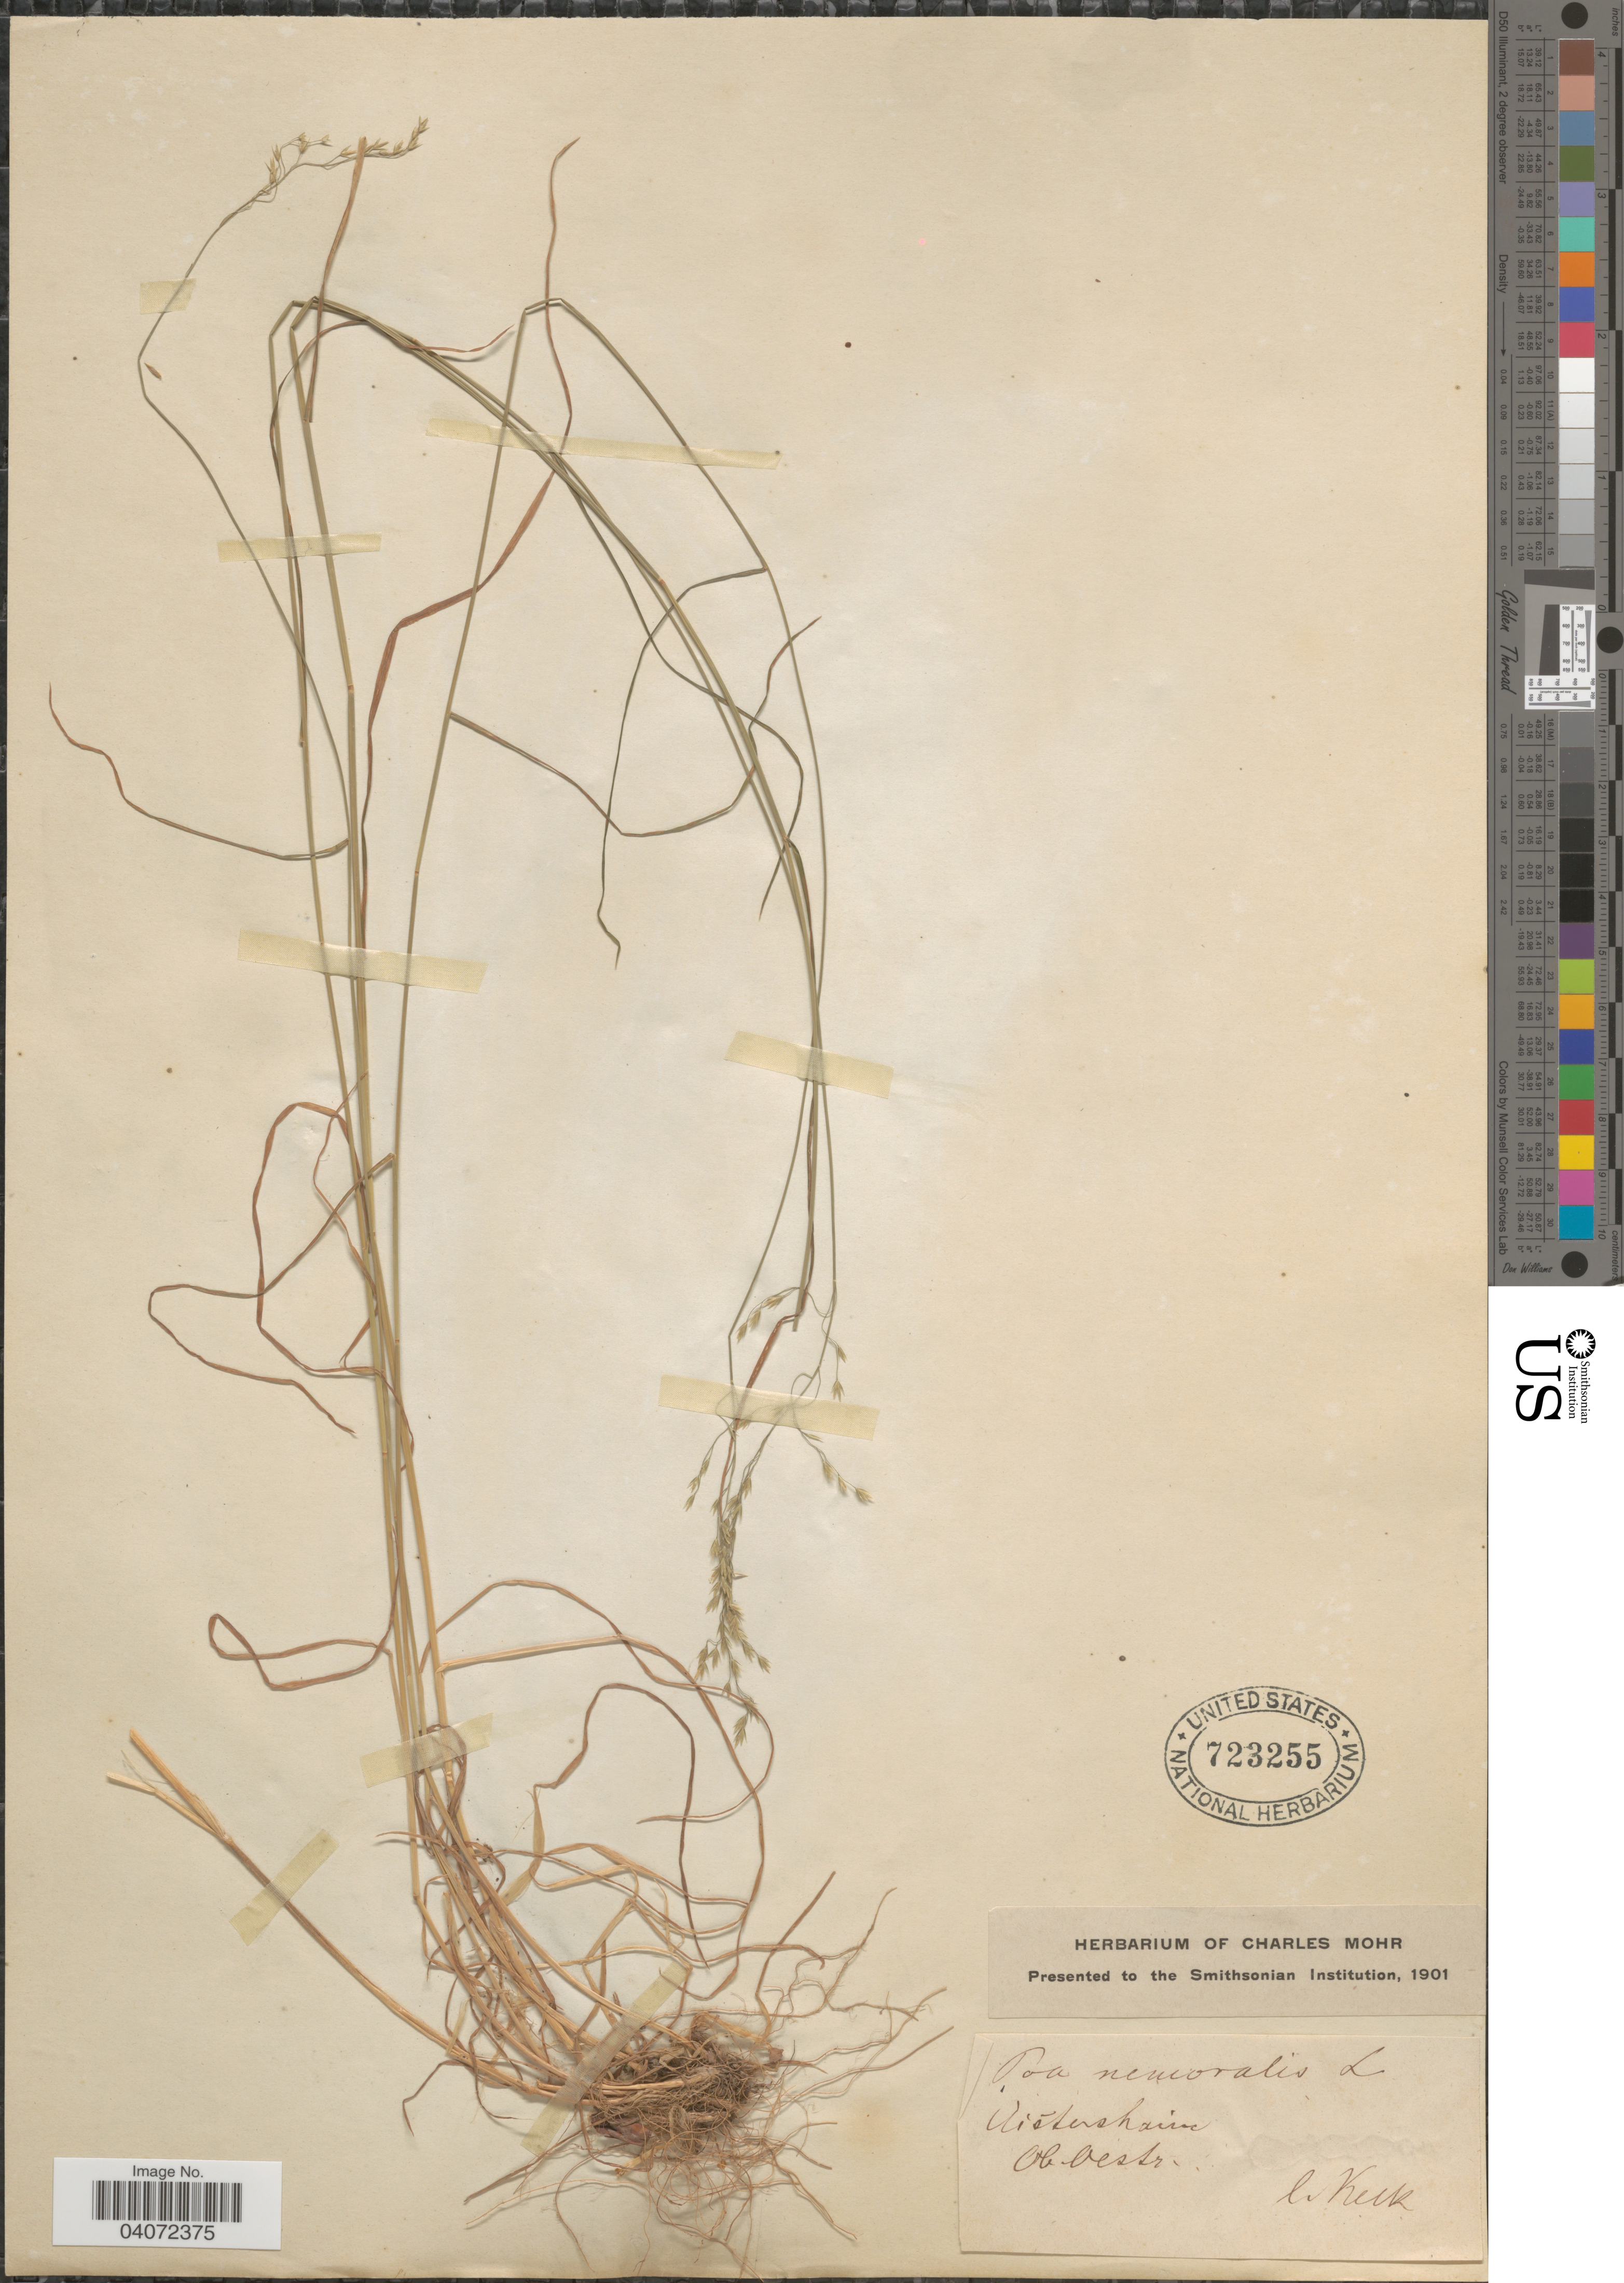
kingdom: Plantae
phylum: Tracheophyta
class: Liliopsida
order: Poales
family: Poaceae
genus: Poa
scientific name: Poa nemoralis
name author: L.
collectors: -- Keck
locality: [illegible text].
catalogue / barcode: US 723255